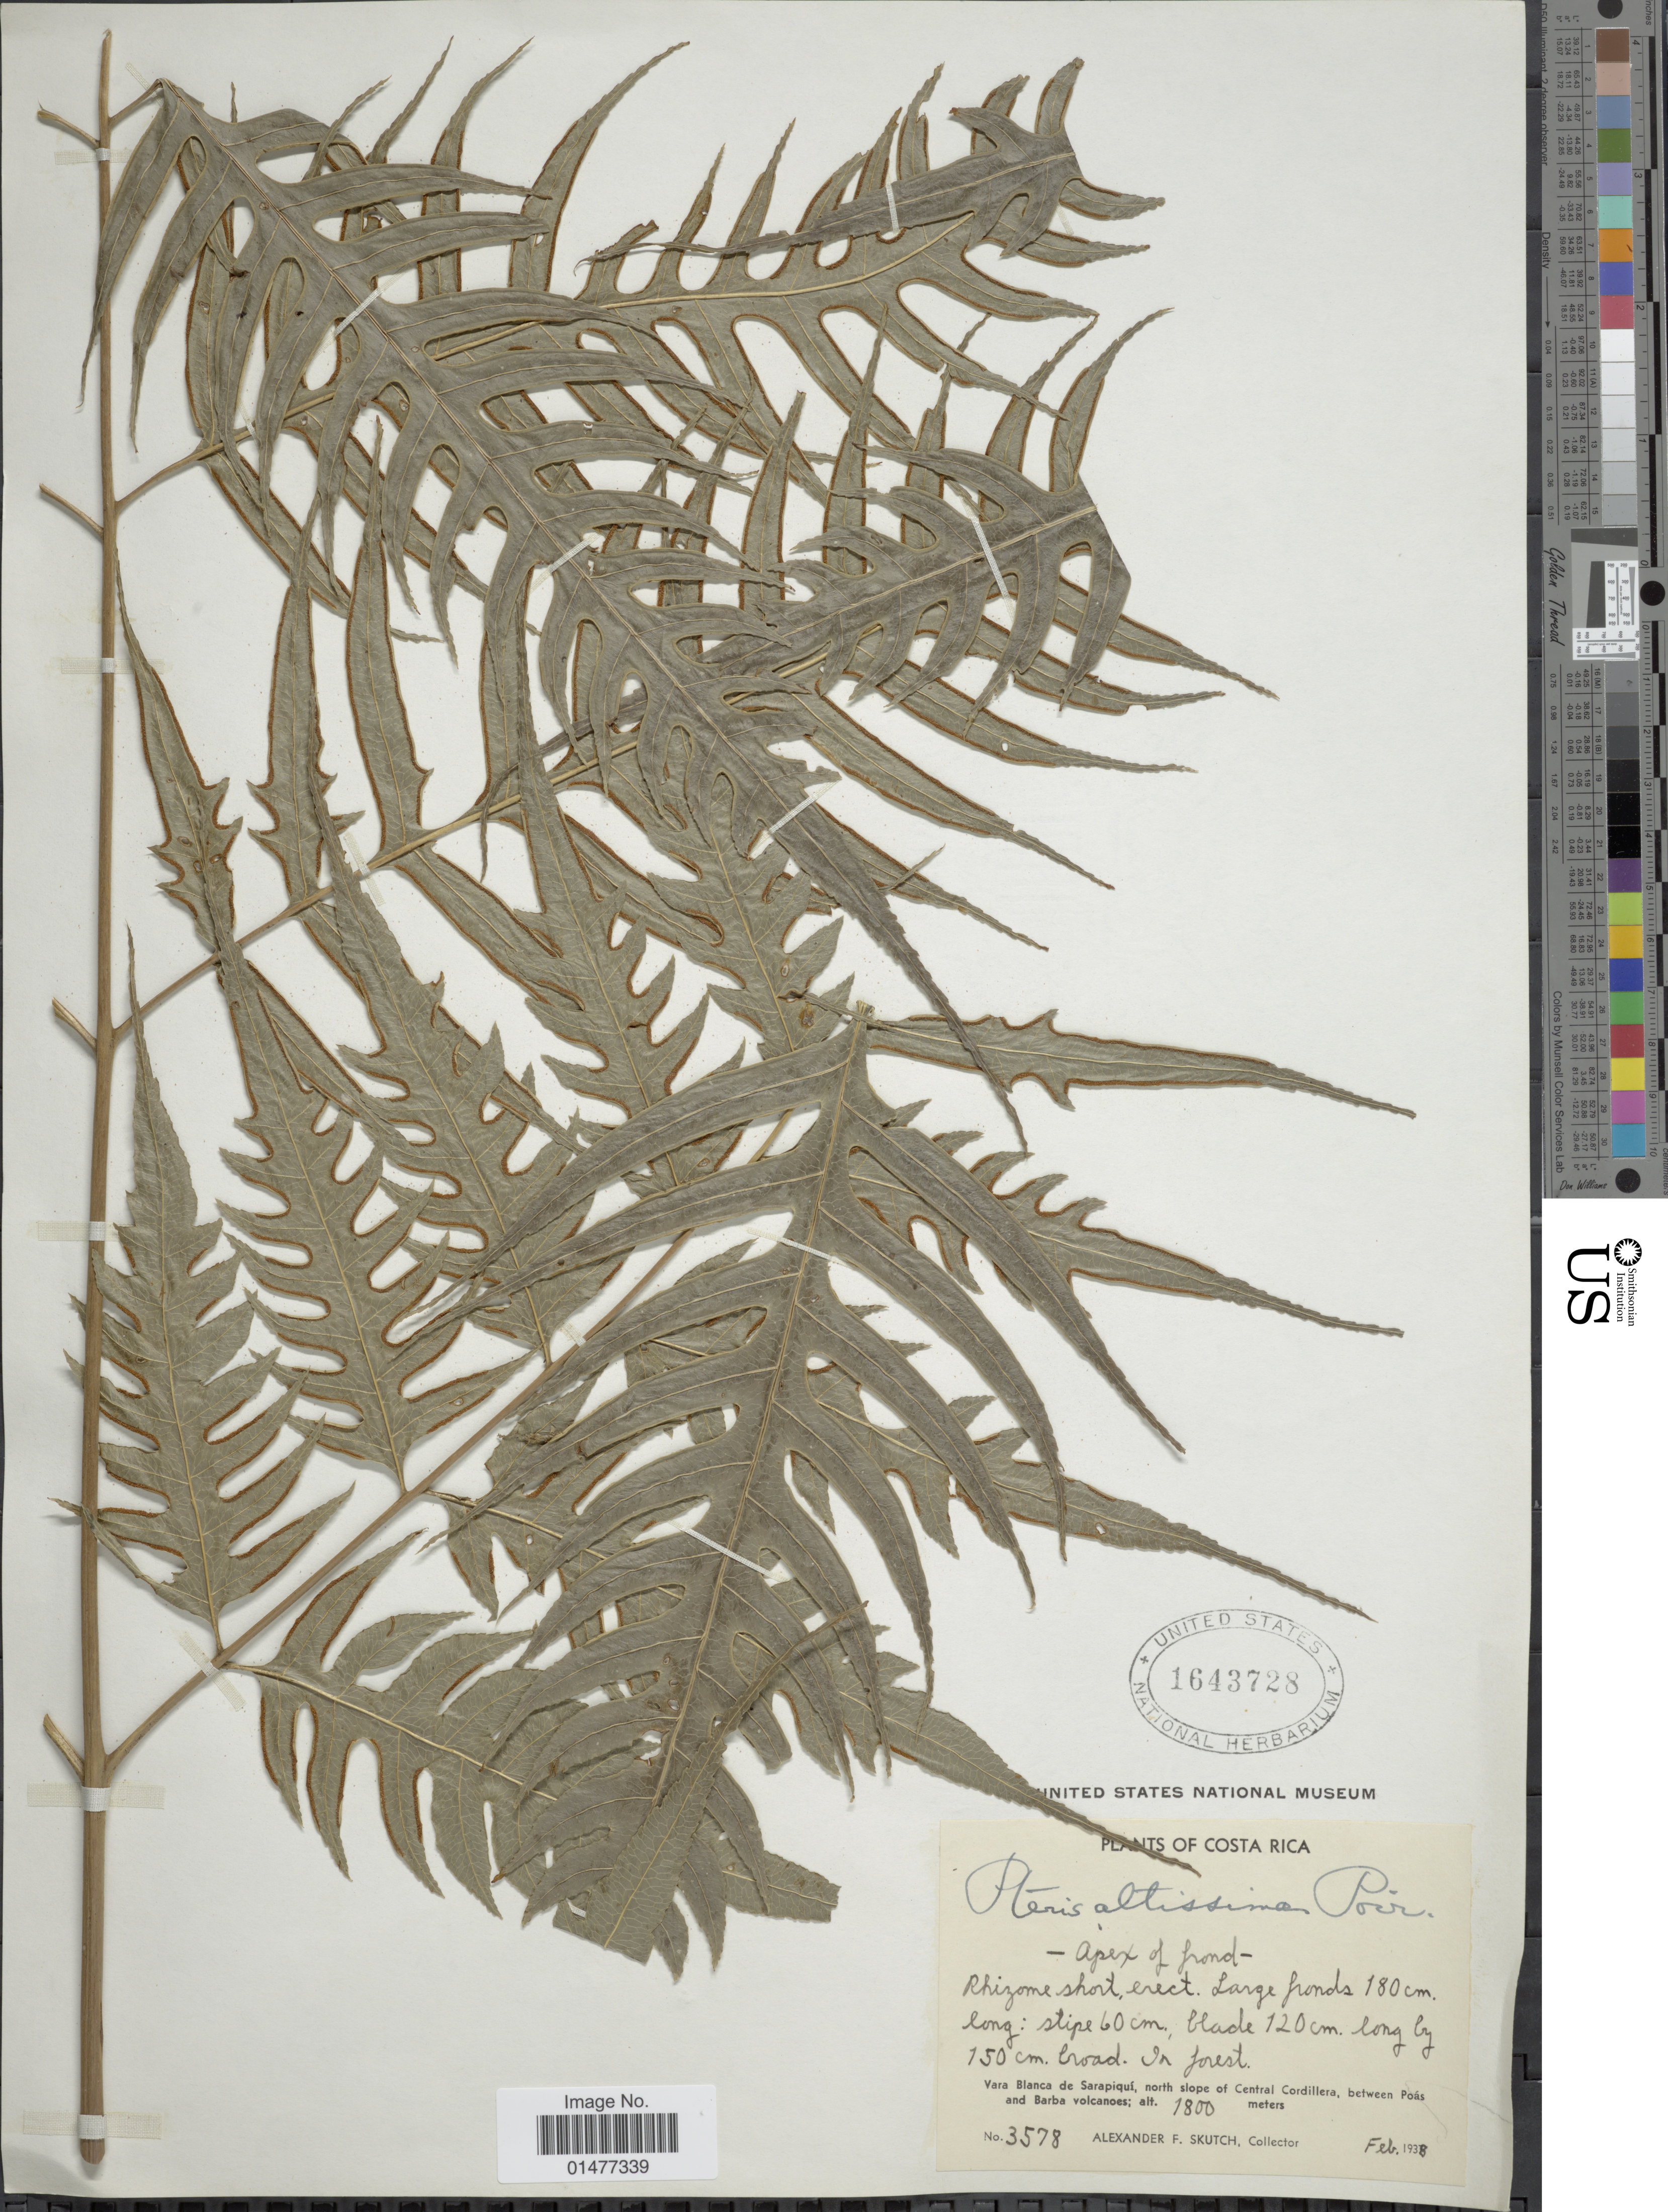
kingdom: Plantae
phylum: Tracheophyta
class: Polypodiopsida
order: Polypodiales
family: Pteridaceae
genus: Pteris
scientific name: Pteris altissima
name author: Poir.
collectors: A. F. Skutch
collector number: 3578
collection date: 1938-02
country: Costa Rica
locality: Plants of Costa Rica, Vara Blanca Saeapiqui, north slope of Central Cordillera, between Poas and Barba volcanoes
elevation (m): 1800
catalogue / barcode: US 1643728